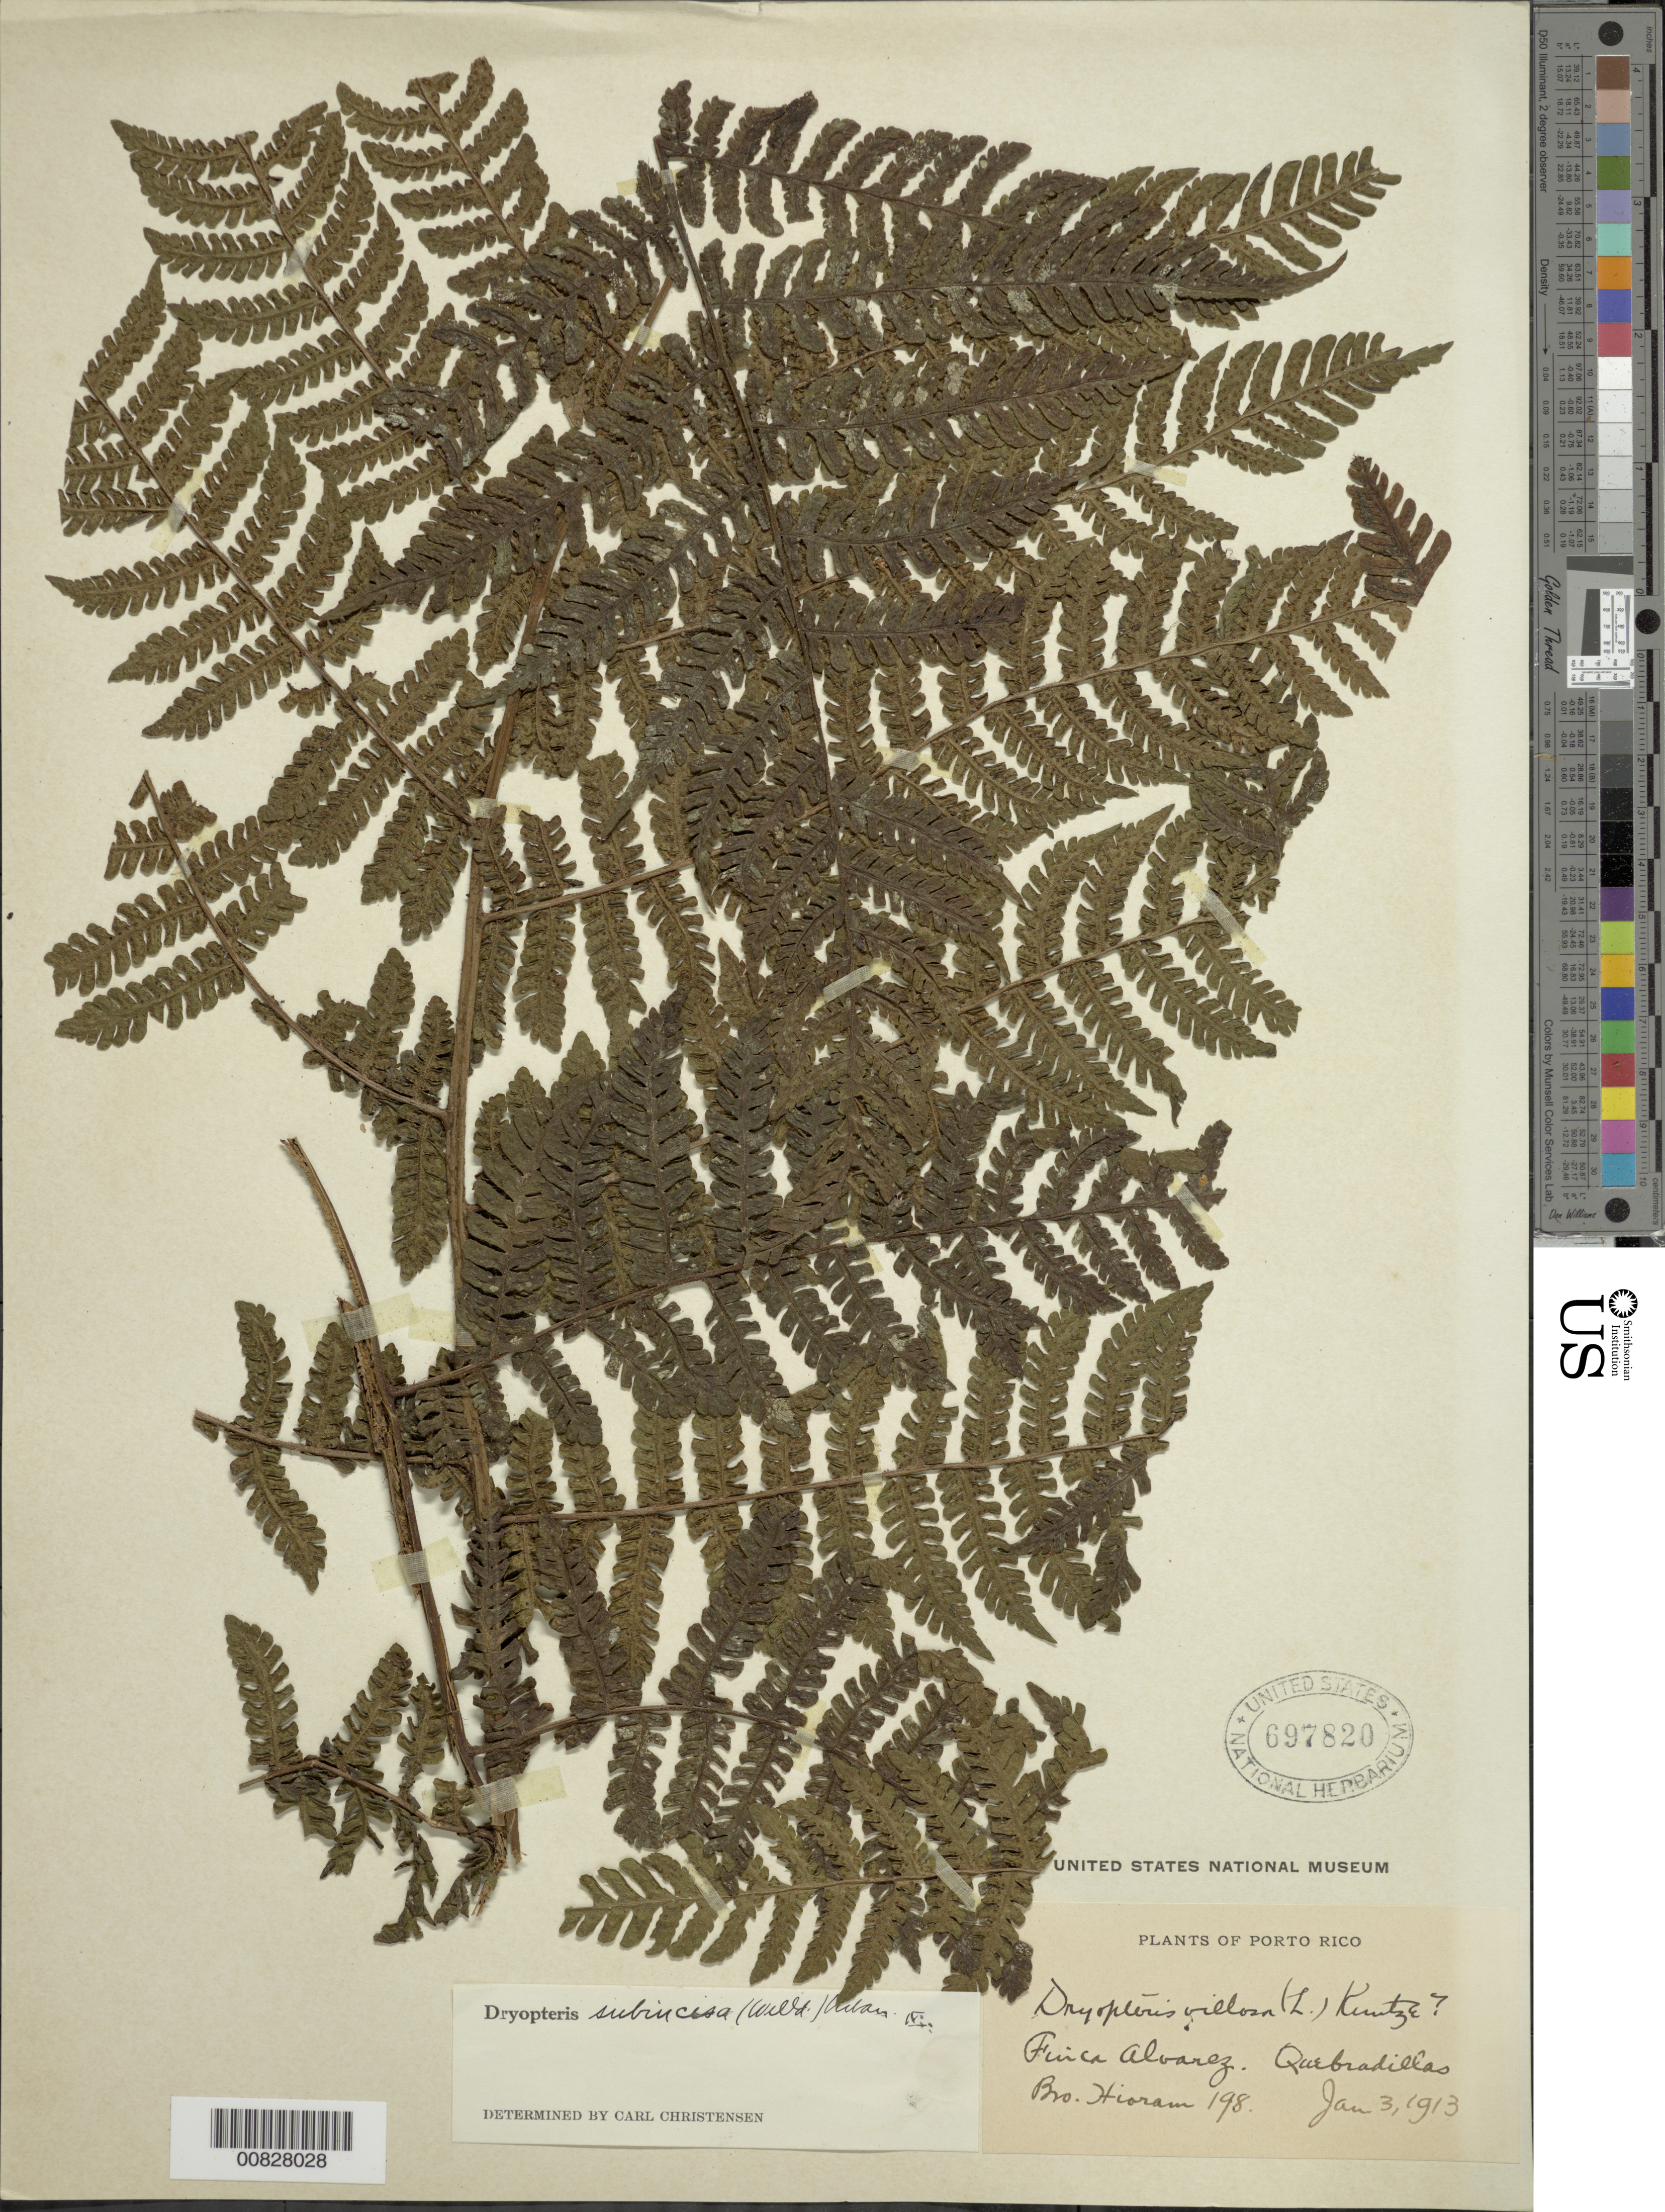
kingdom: Plantae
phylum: Tracheophyta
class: Polypodiopsida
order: Polypodiales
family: Dryopteridaceae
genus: Megalastrum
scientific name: Megalastrum subincisum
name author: (Willd.) A.R. Sm. & R.C. Moran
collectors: Bro. Hioram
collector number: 198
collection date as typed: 02 Jan 1913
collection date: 1913-01-02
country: Puerto Rico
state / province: Quebradillas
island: Puerto Rico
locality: Finca Alvarez, Quebradillas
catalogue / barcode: US 697820